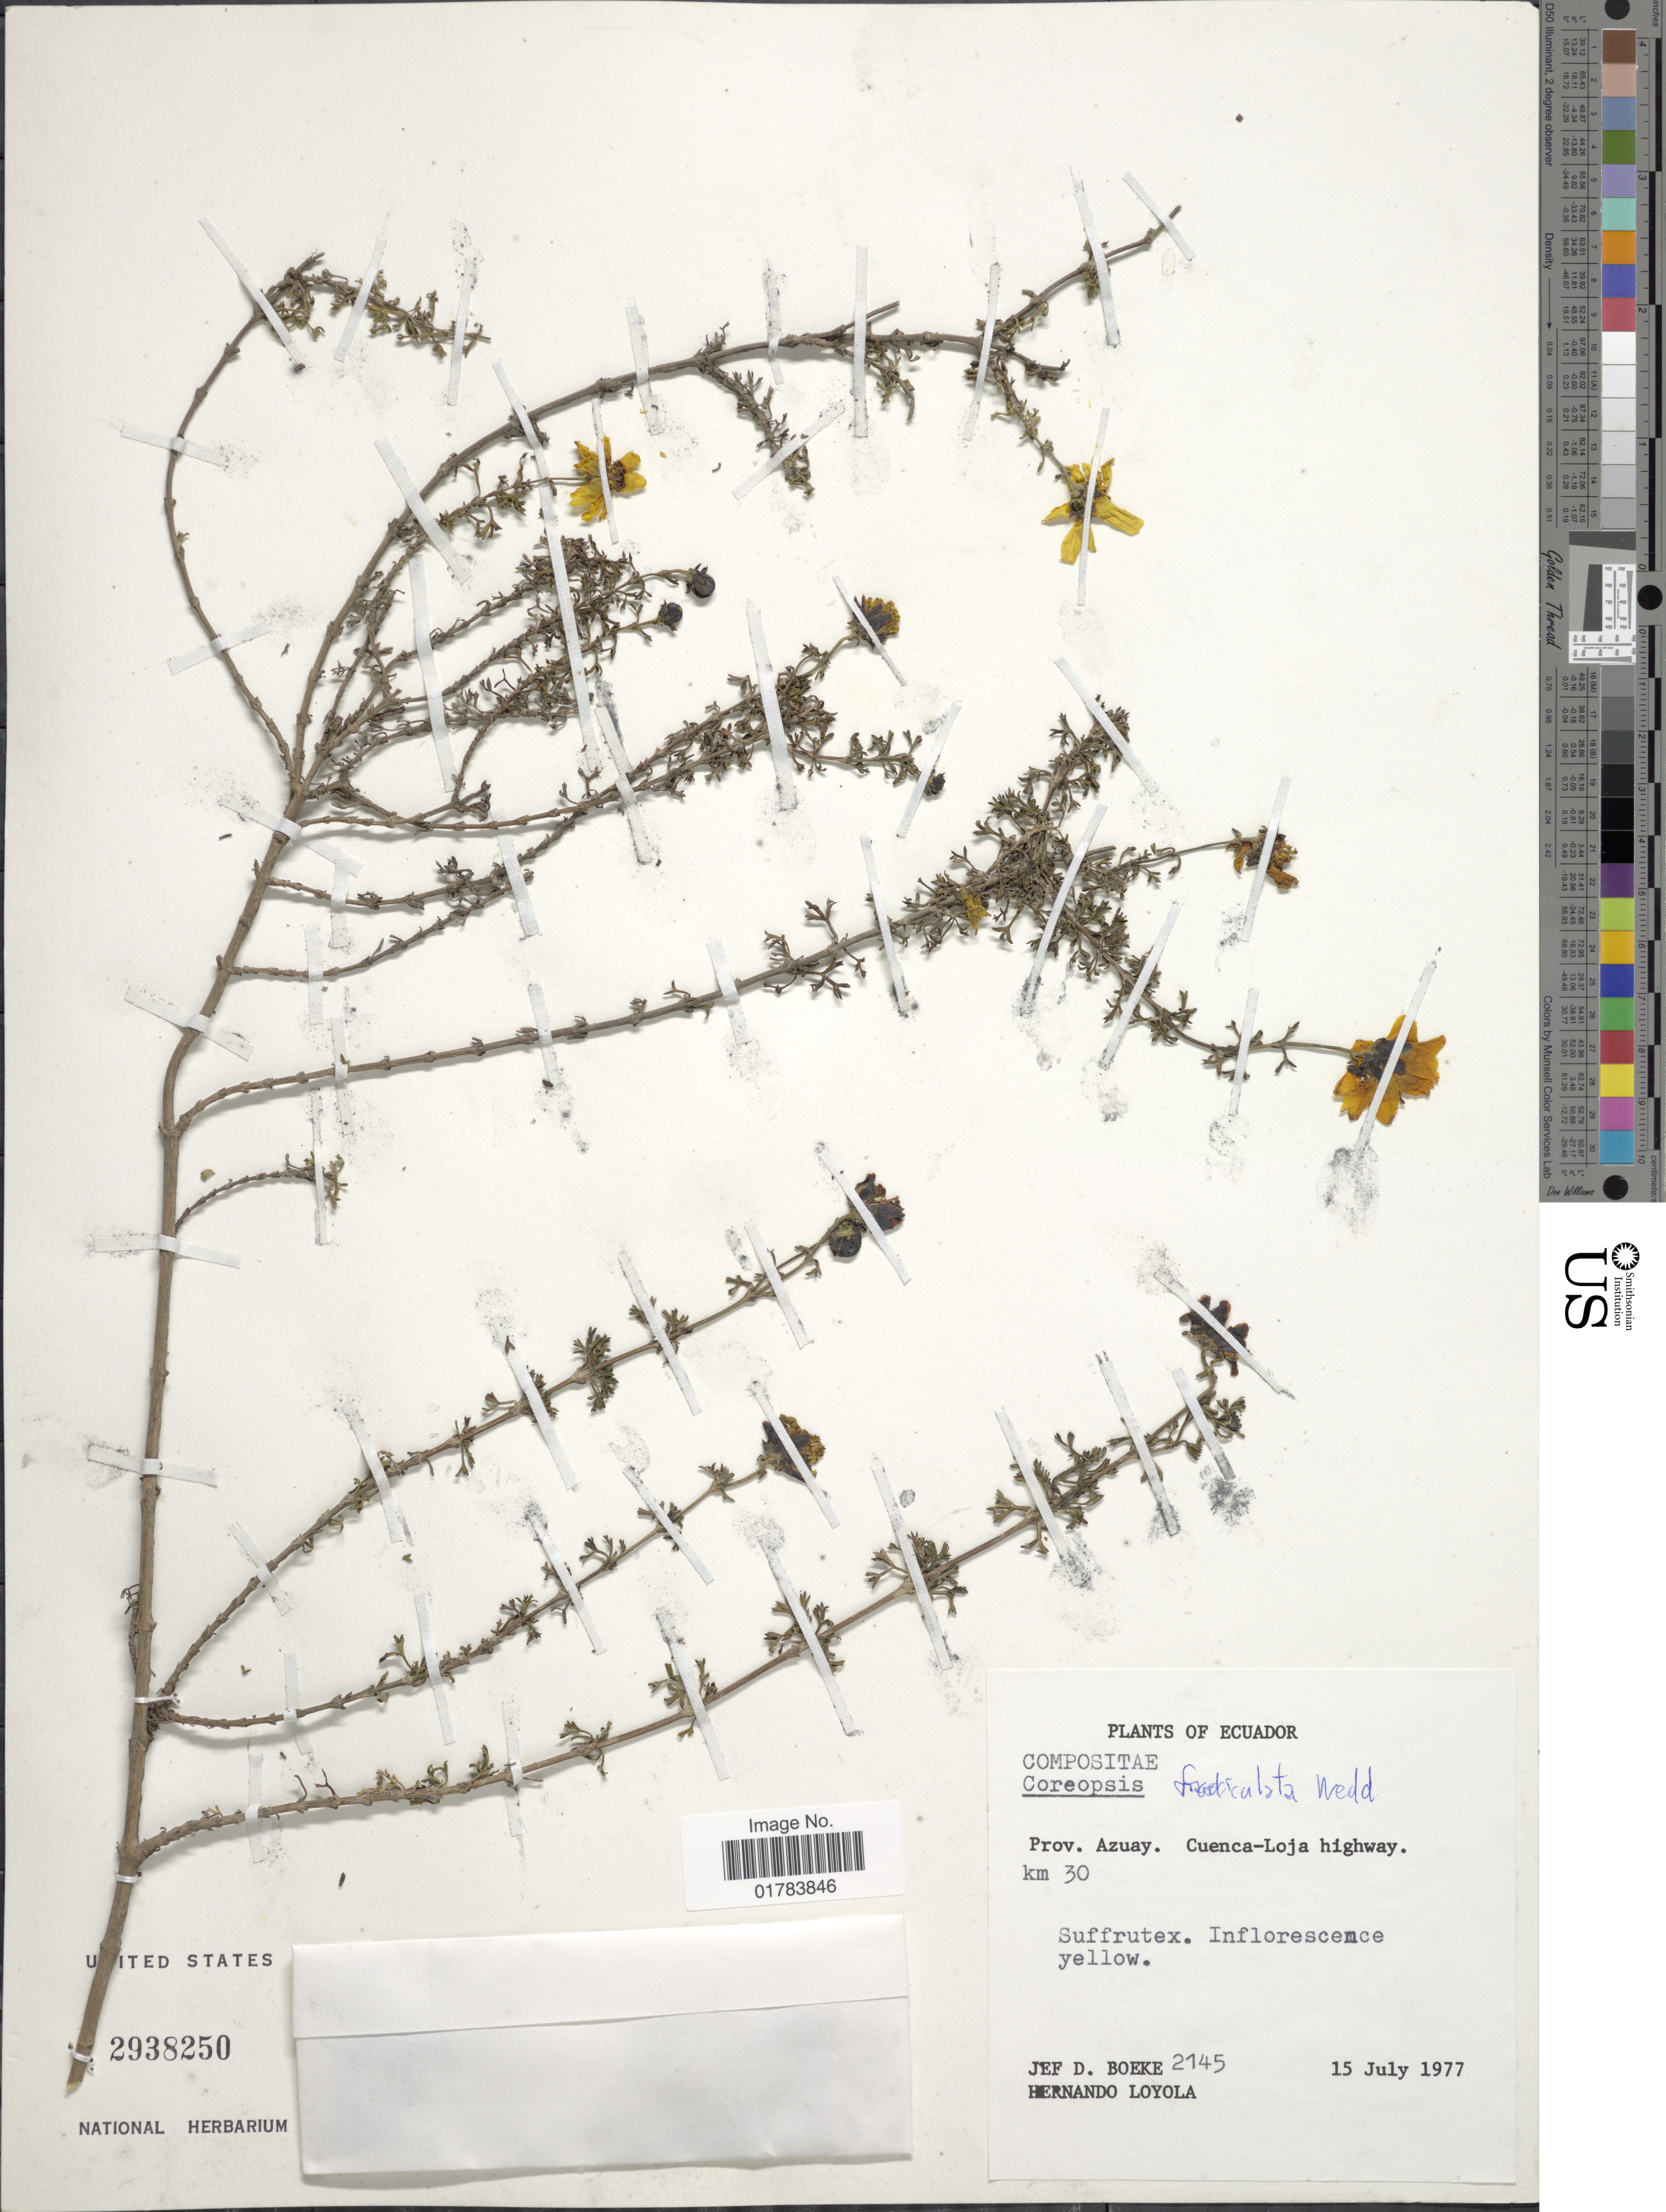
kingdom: Plantae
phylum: Tracheophyta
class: Magnoliopsida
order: Asterales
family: Asteraceae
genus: Coreopsis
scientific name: Coreopsis fasciculata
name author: Wedd.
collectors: J. D. Boeke & H. Loyola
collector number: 2145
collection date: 1977-07-15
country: Ecuador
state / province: Azuay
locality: Cuenca-Loja highway km 30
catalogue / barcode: US 2938250